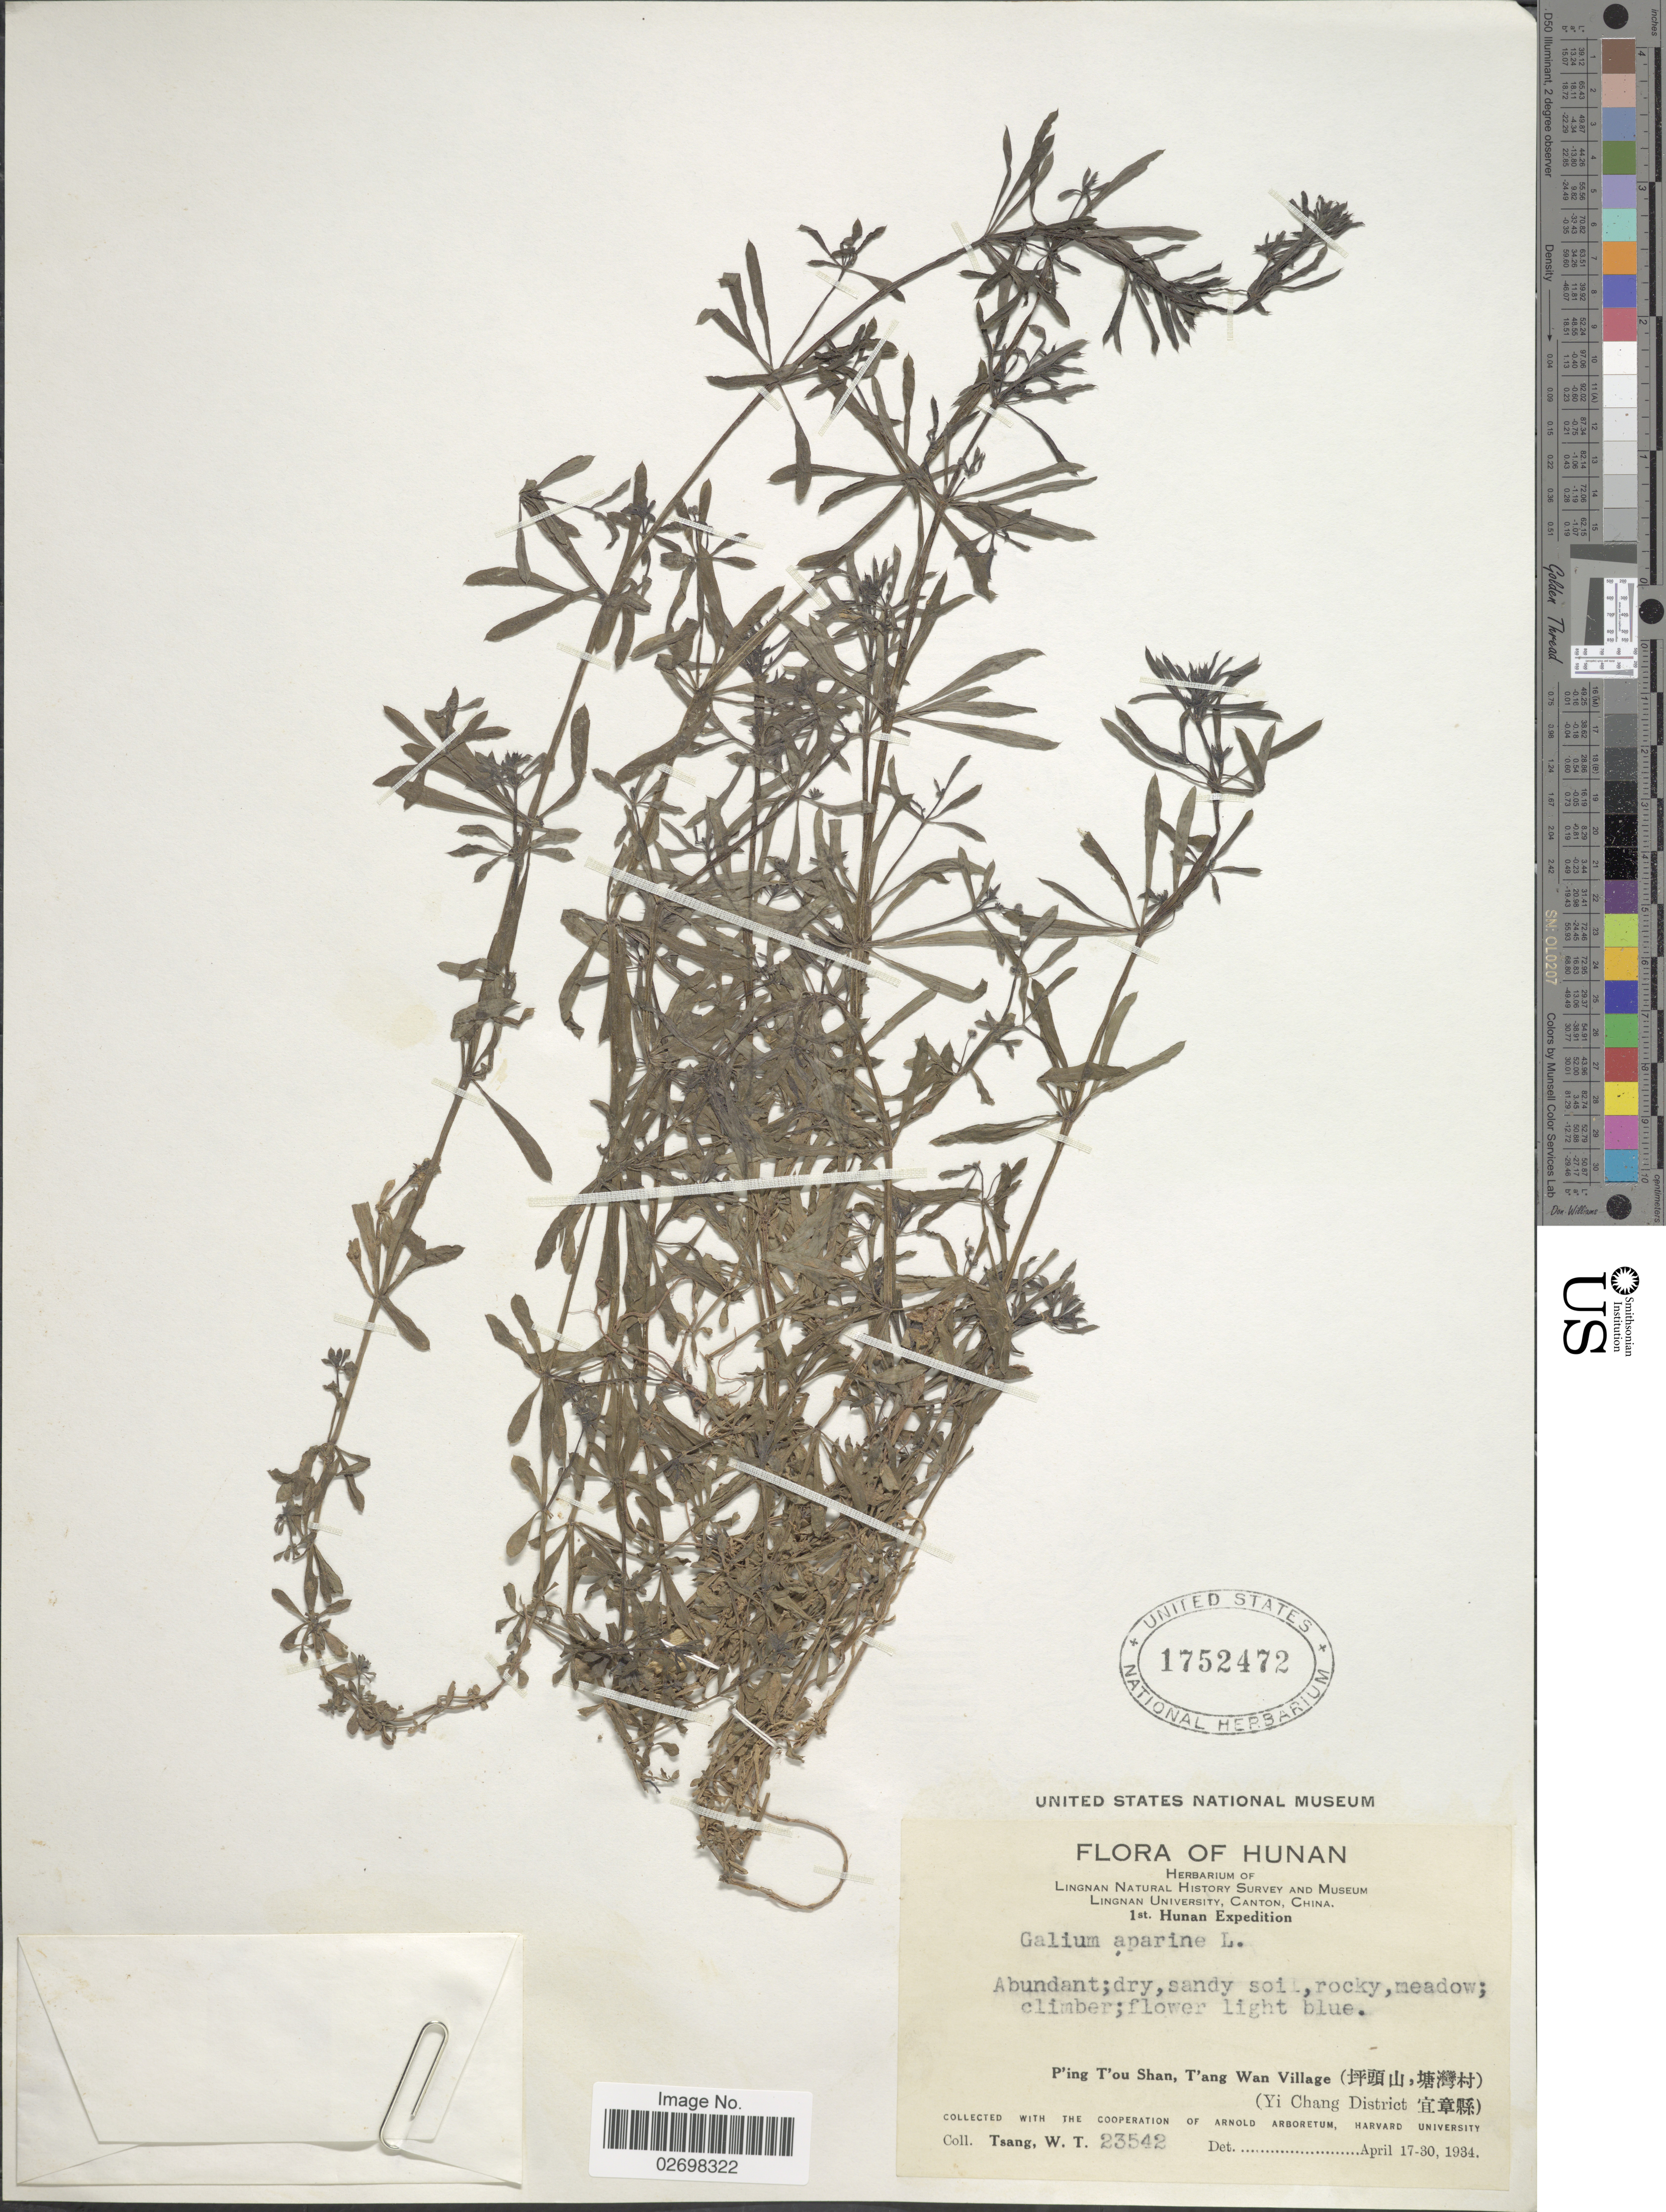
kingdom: Plantae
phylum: Tracheophyta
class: Magnoliopsida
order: Gentianales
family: Rubiaceae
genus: Galium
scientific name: Galium aparine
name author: L.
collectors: W. T. Tsang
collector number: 23542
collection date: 1934-04-17/1934-04-30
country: China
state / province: Hunan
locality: P'ing T'ou Shan, T'ang Wan Village (Yi Chang District)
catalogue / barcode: US 1752472